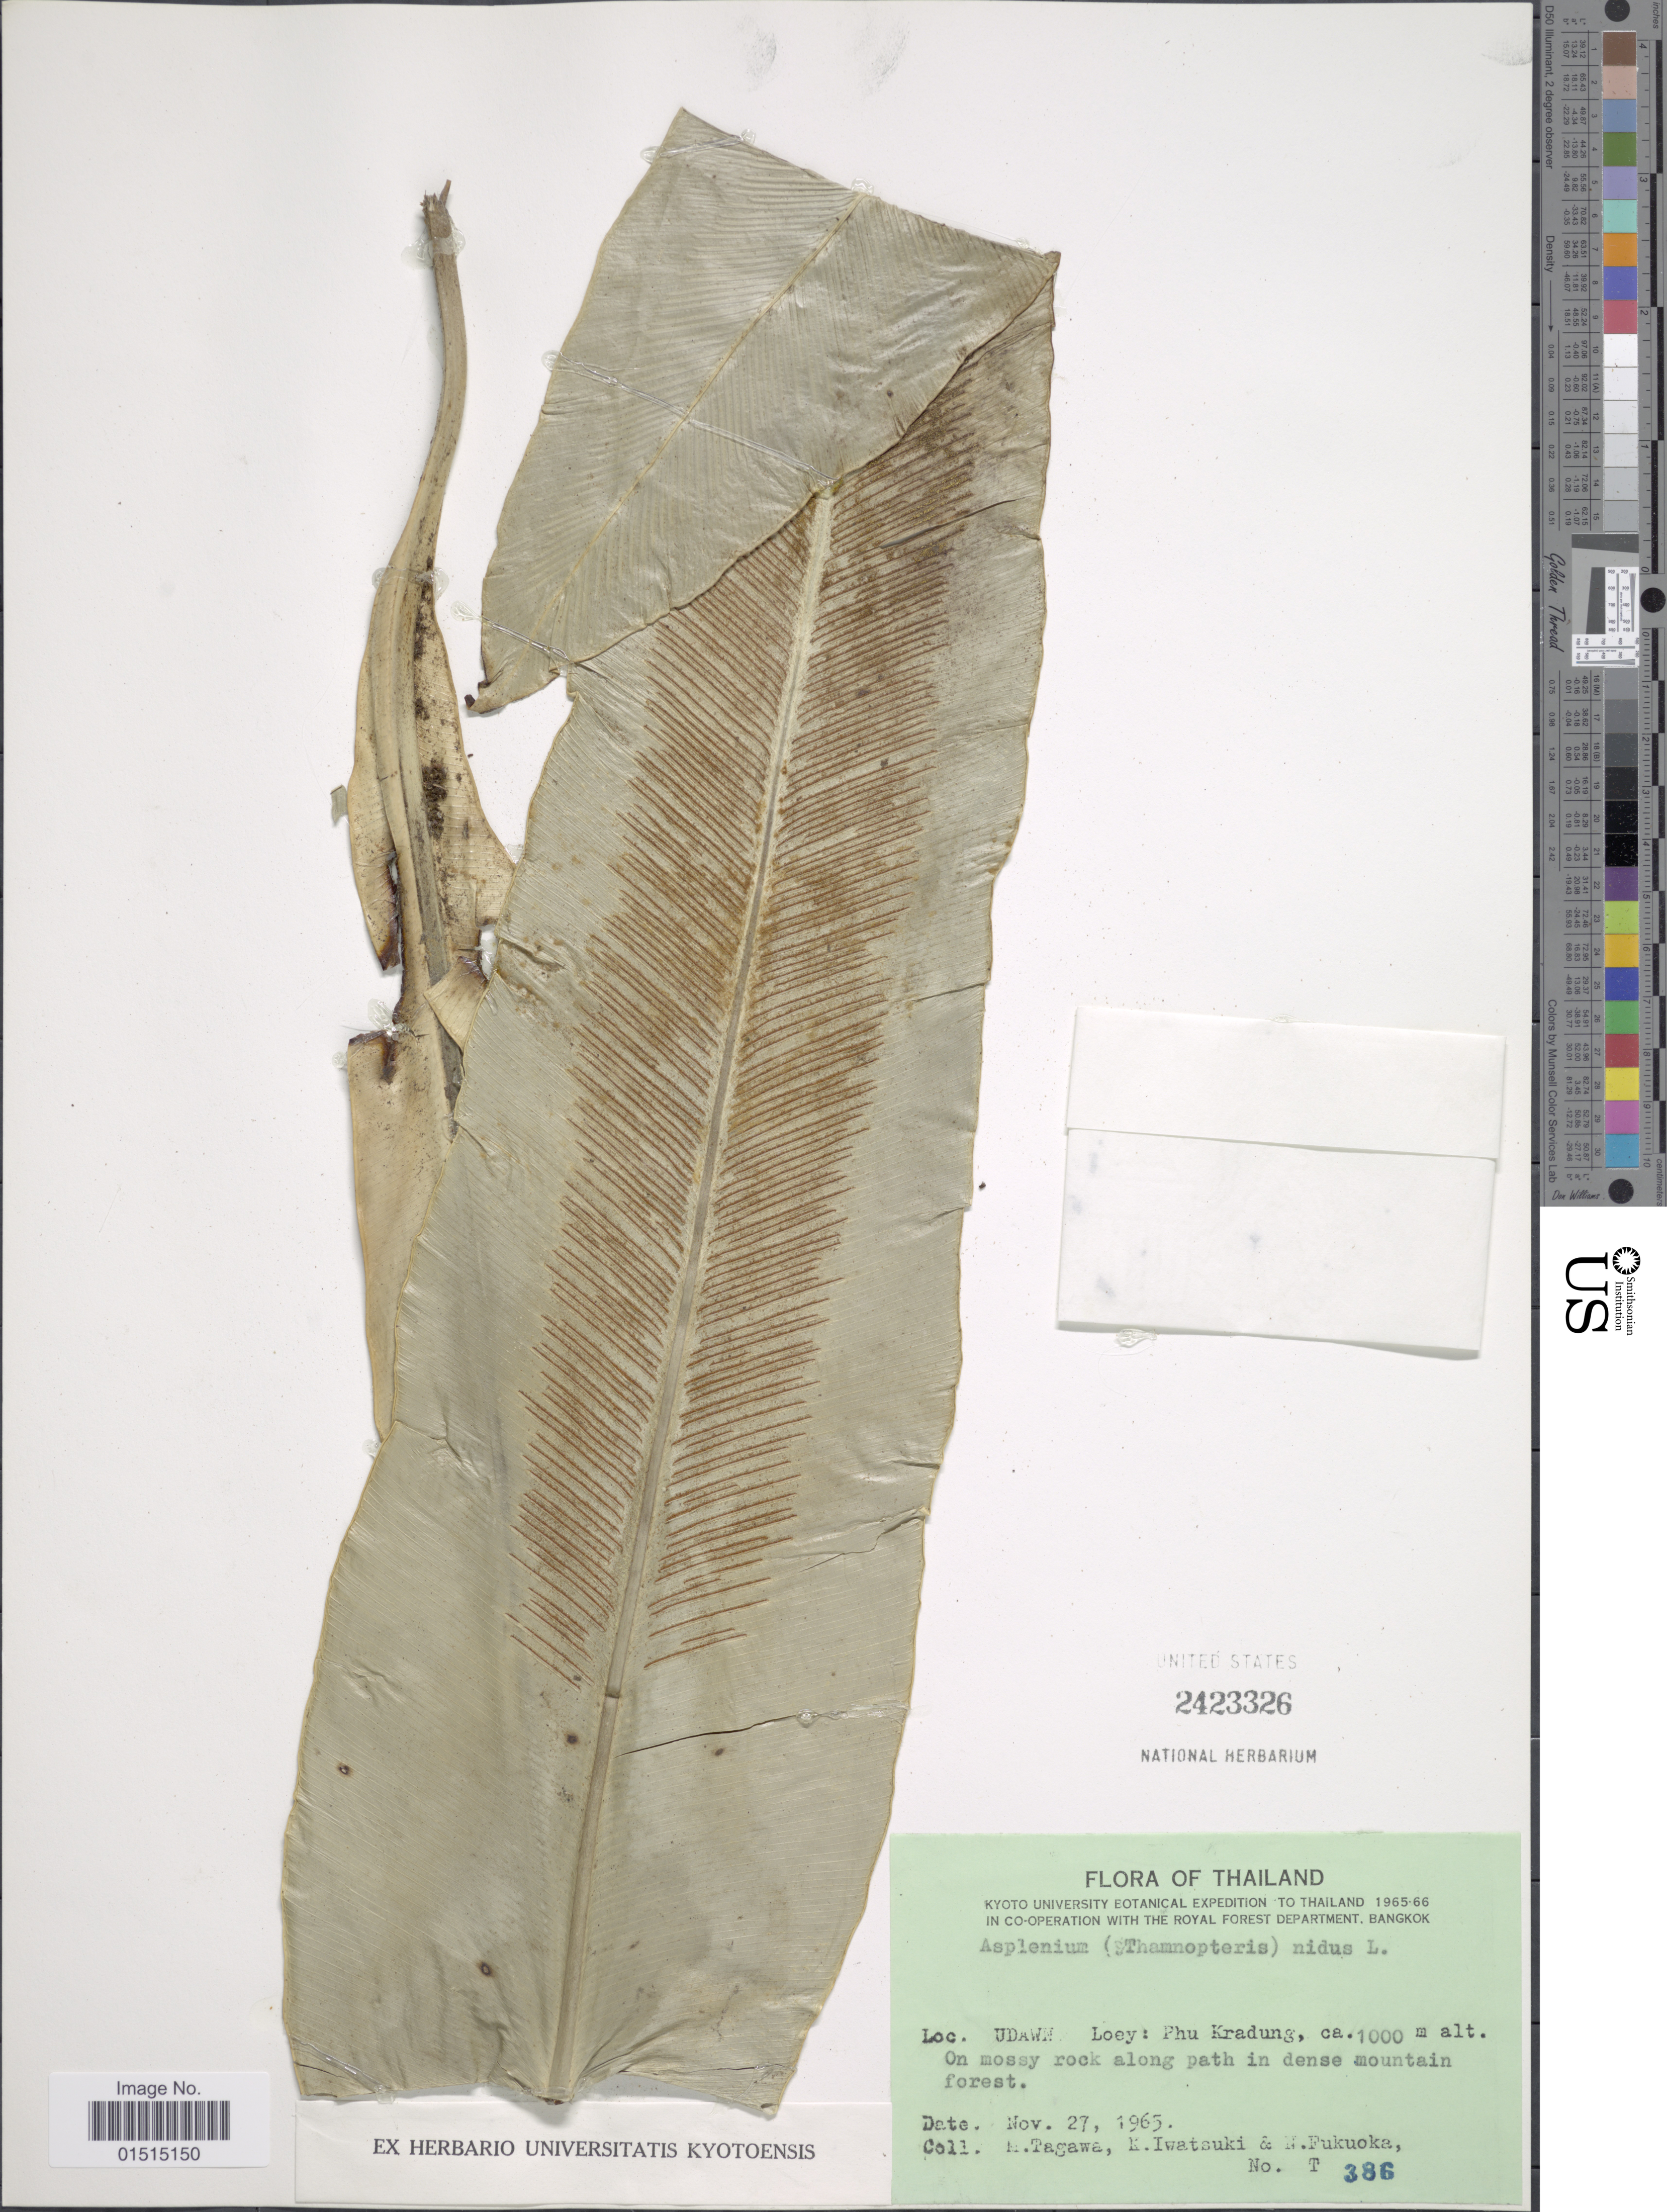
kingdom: Plantae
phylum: Tracheophyta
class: Polypodiopsida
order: Polypodiales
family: Aspleniaceae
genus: Asplenium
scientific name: Asplenium nidus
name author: L.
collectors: M. Tagawa, K. Iwatsuki & N. Fukuoka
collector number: T386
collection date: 1965-11-27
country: Thailand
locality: Udawn Loey: Phu Kradung, on mossy rock along path in dense mountain forest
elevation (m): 1000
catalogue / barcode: US 2423326